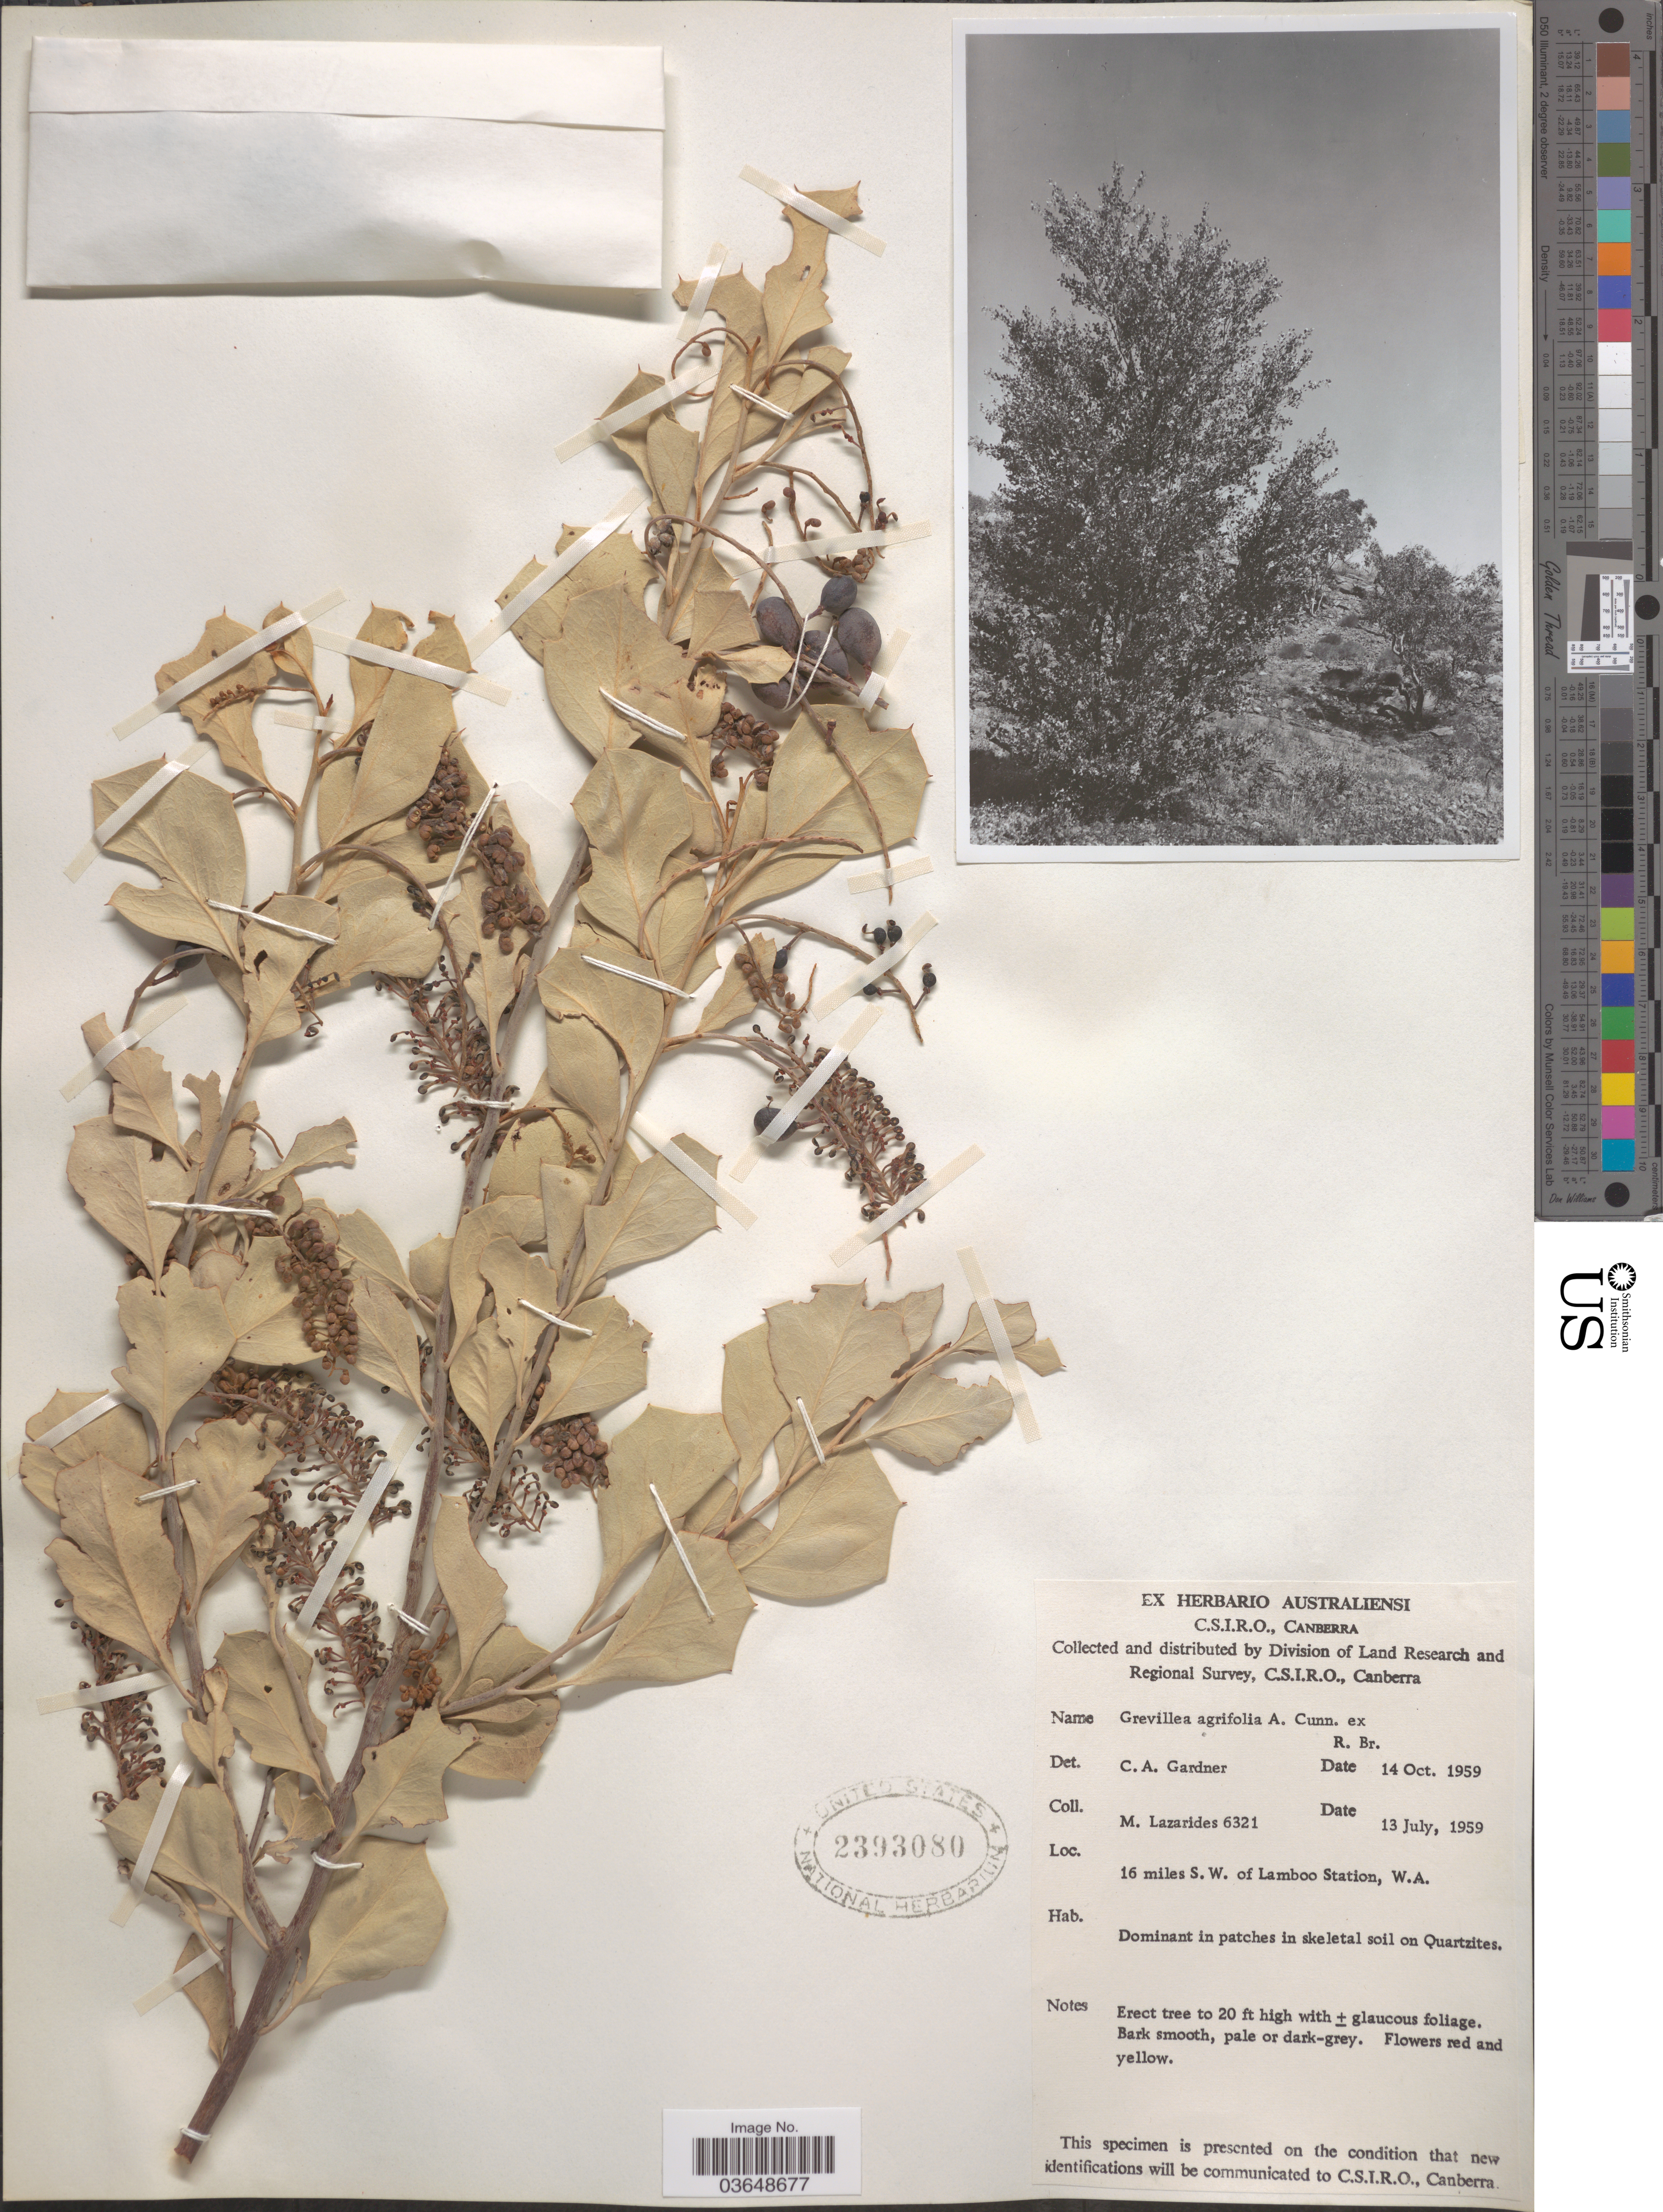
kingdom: Plantae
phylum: Tracheophyta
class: Magnoliopsida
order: Proteales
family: Proteaceae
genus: Grevillea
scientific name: Grevillea agrifolia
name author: A. Cunn. ex R. Br.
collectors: M. Lazarides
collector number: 6321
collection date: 1959-07-13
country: Australia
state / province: Western Australia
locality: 16 miles S.W. of Lamboo Station.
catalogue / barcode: US 2393080